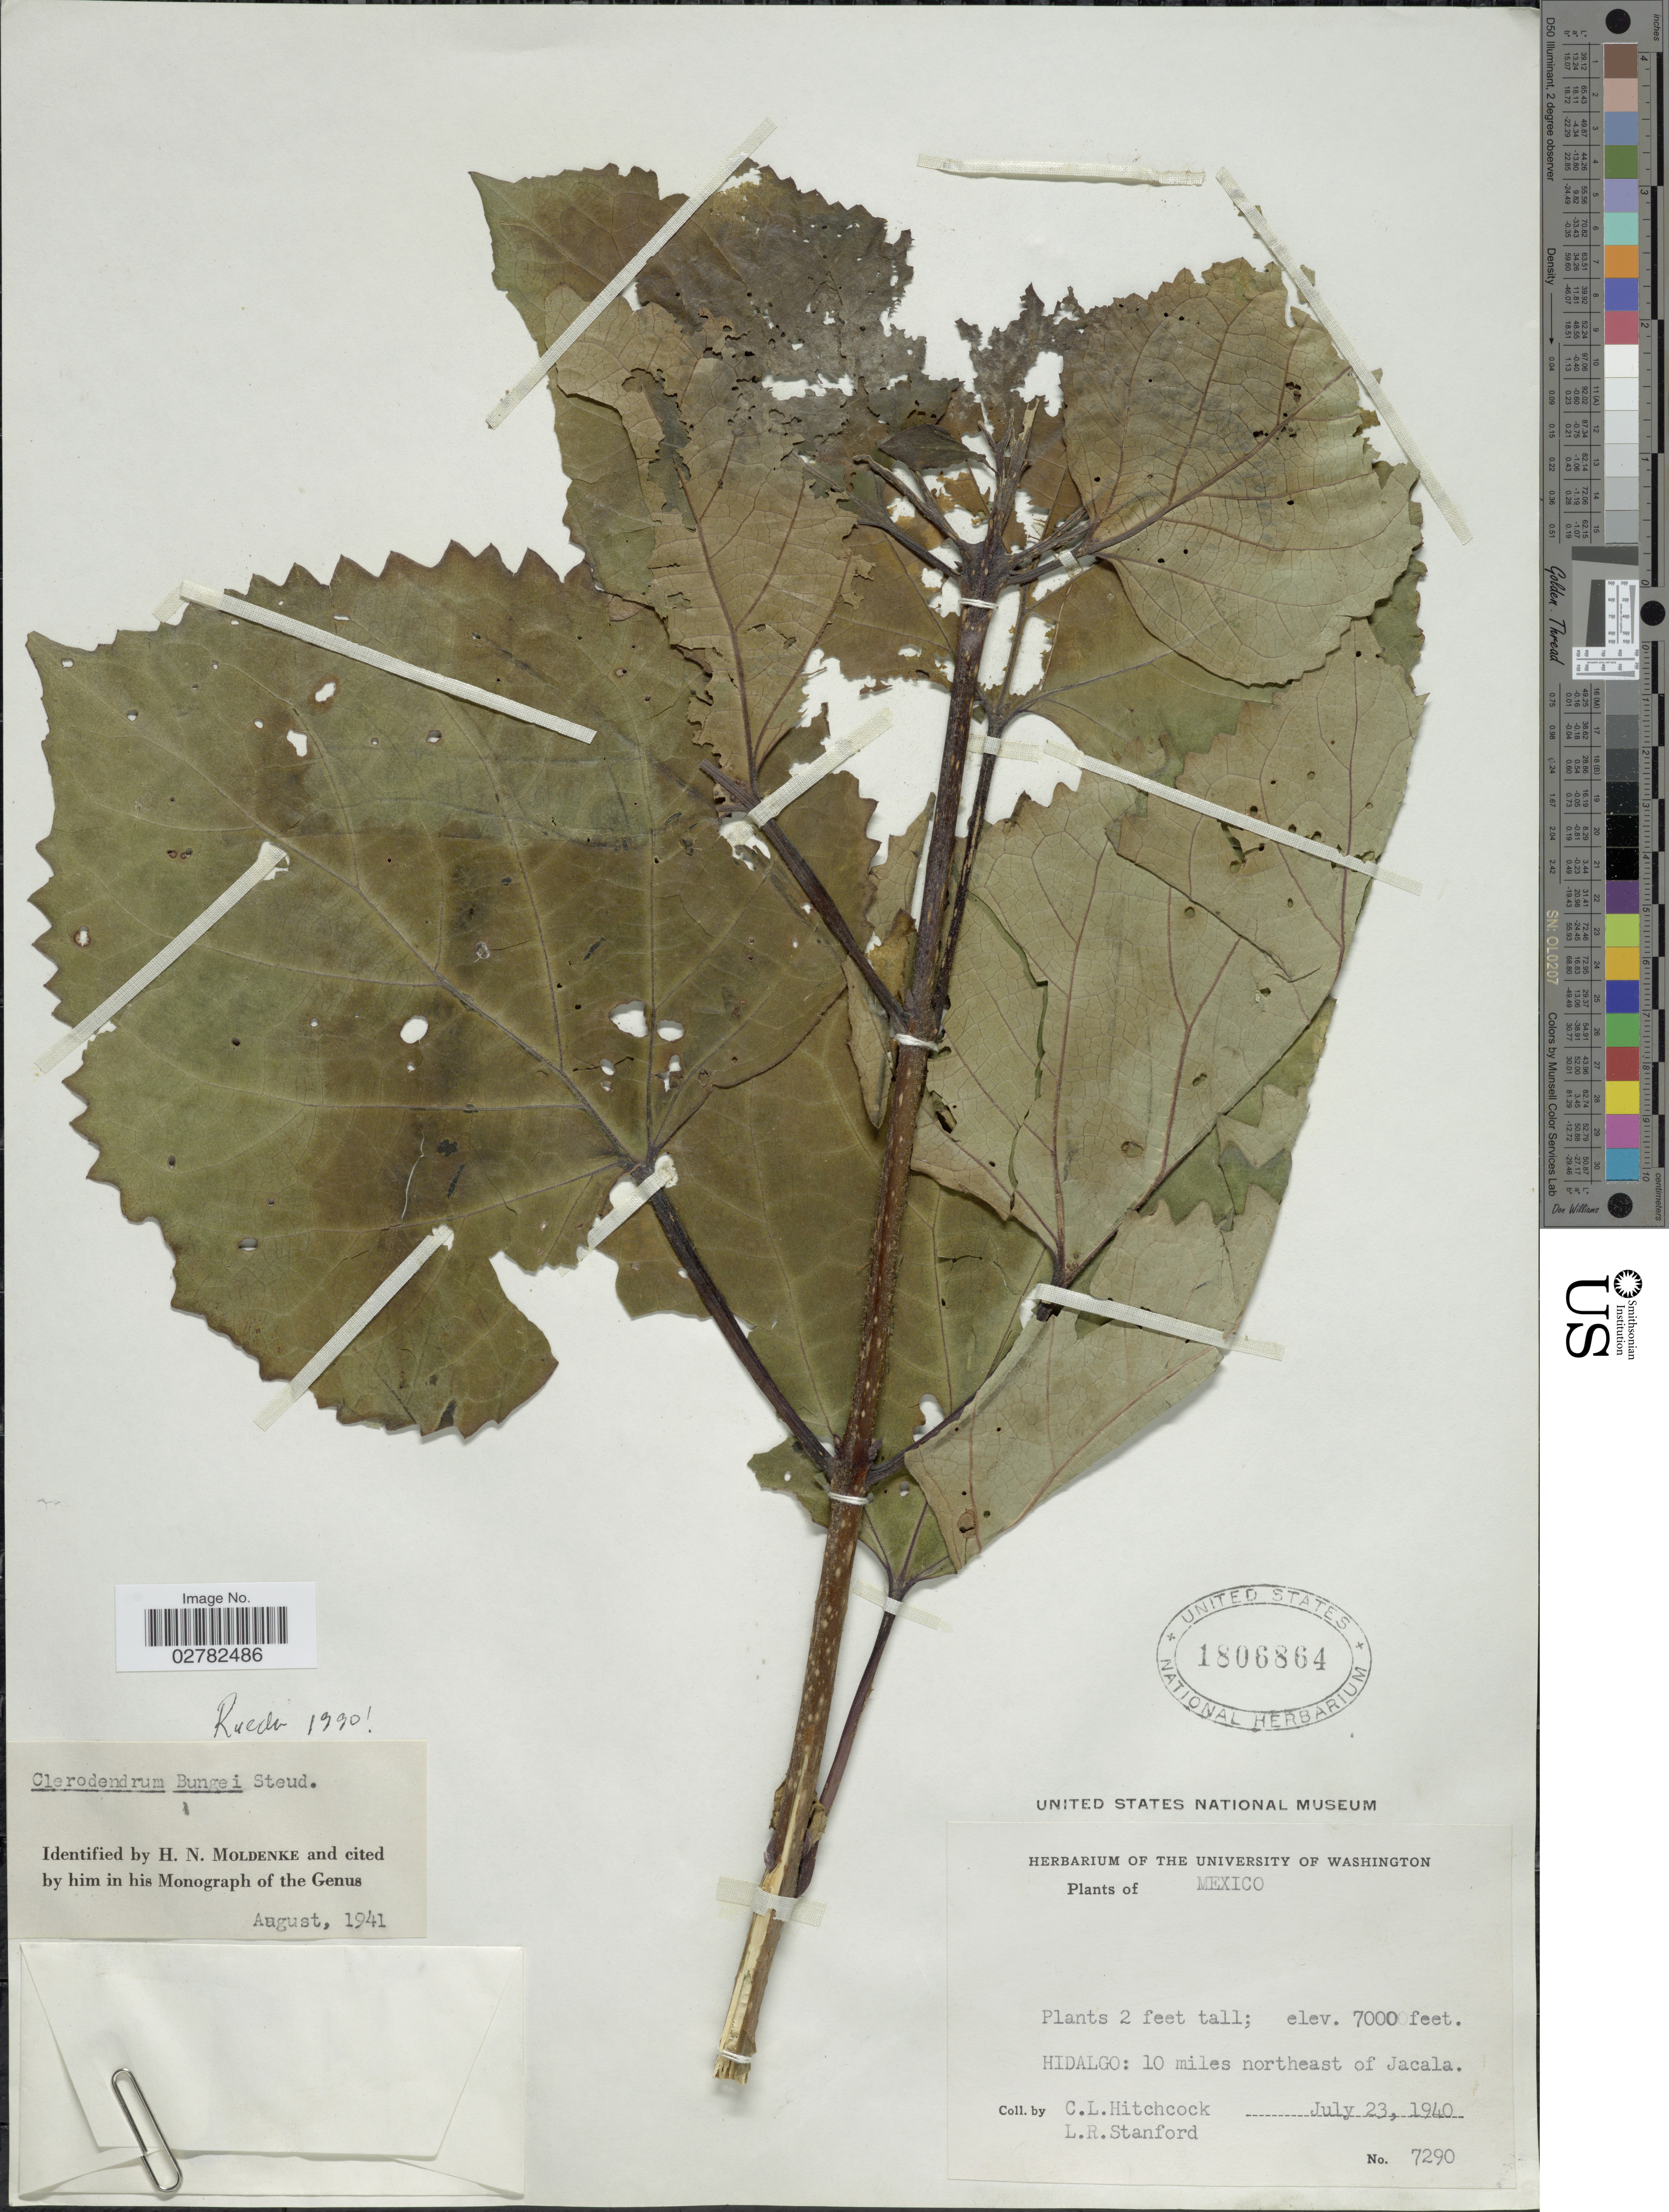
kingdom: Plantae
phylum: Tracheophyta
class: Magnoliopsida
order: Lamiales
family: Lamiaceae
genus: Clerodendrum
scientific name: Clerodendrum bungei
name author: Steud.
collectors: C. L. Hitchcock & L. R. Stanford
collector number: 7290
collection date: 1940-07-23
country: Mexico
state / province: Hidalgo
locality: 10 miles northeast of Jacala.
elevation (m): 2134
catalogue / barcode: US 1806864